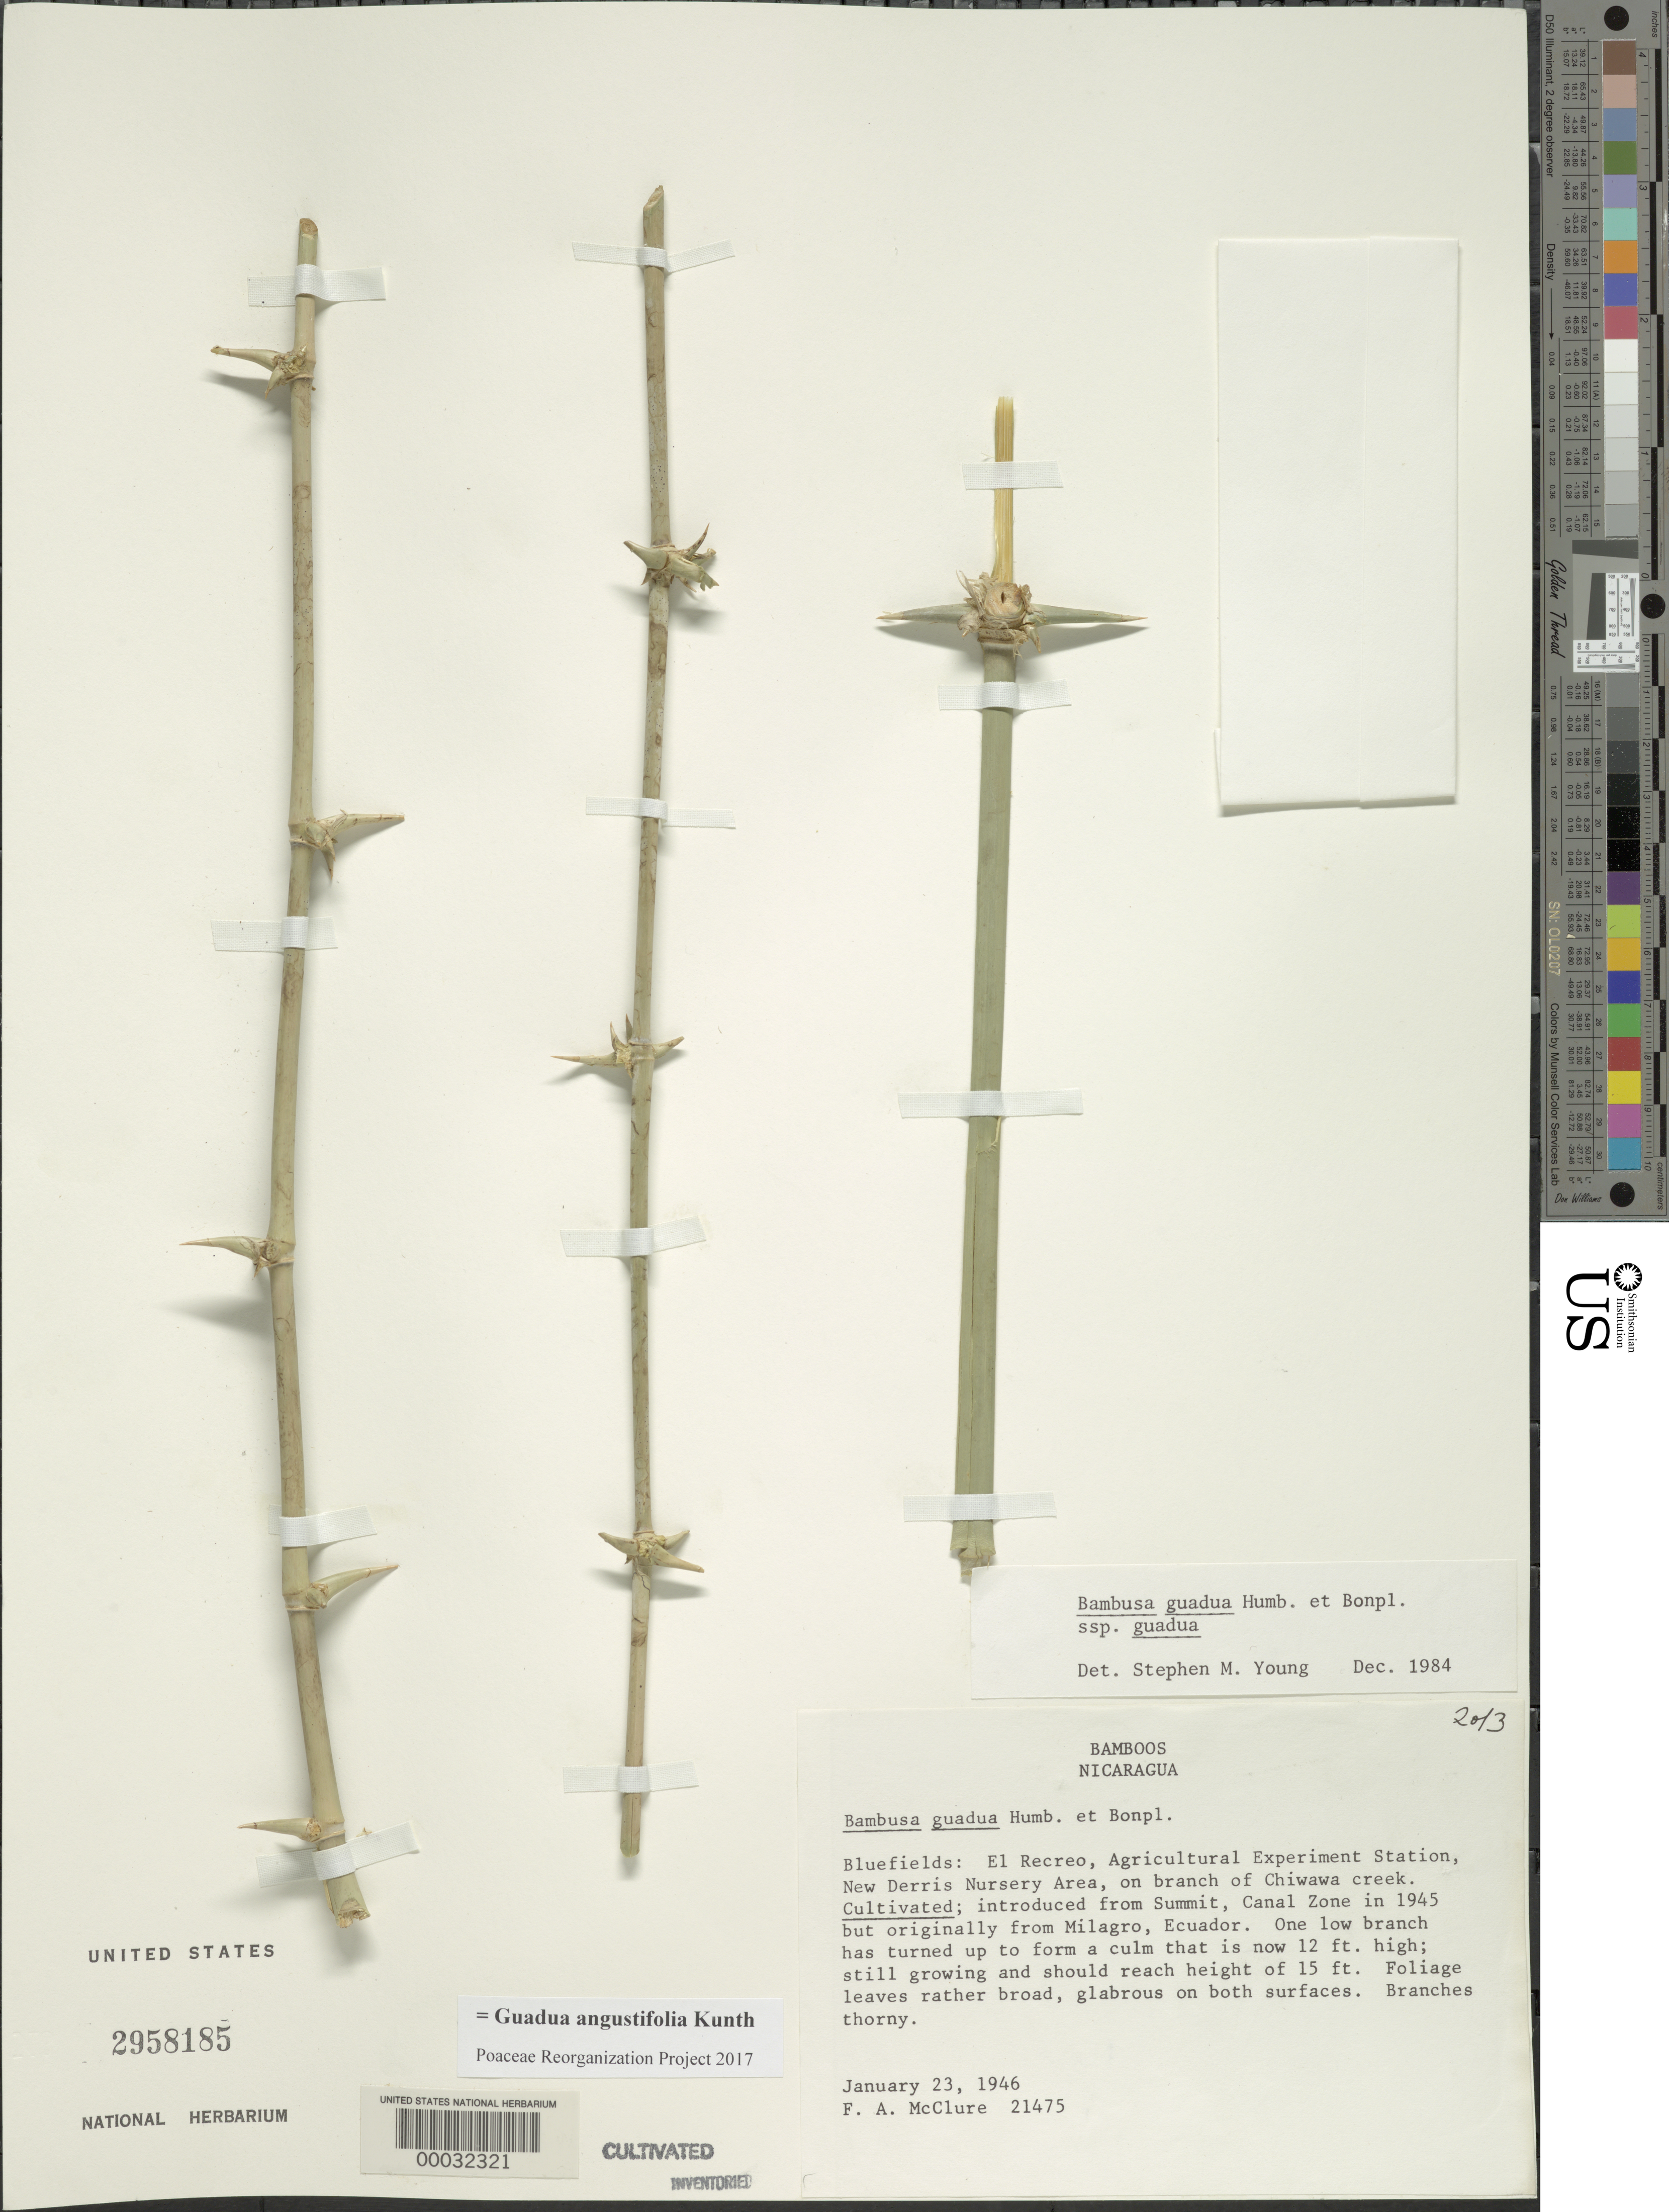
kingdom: Plantae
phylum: Tracheophyta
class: Liliopsida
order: Poales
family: Poaceae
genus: Guadua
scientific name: Guadua angustifolia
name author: Kunth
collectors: F. A. McClure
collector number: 21475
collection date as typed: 23 Jan 1946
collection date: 1946-01-23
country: Nicaragua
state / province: Atlántico Sur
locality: El Recreo, Agricultural Experment Station, New erris Nursery Area, on branch of Chiwawa creek.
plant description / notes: Introduced from Canal Zonr in 1945 but originally from Milagro, Ecuador.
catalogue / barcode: US 2958185